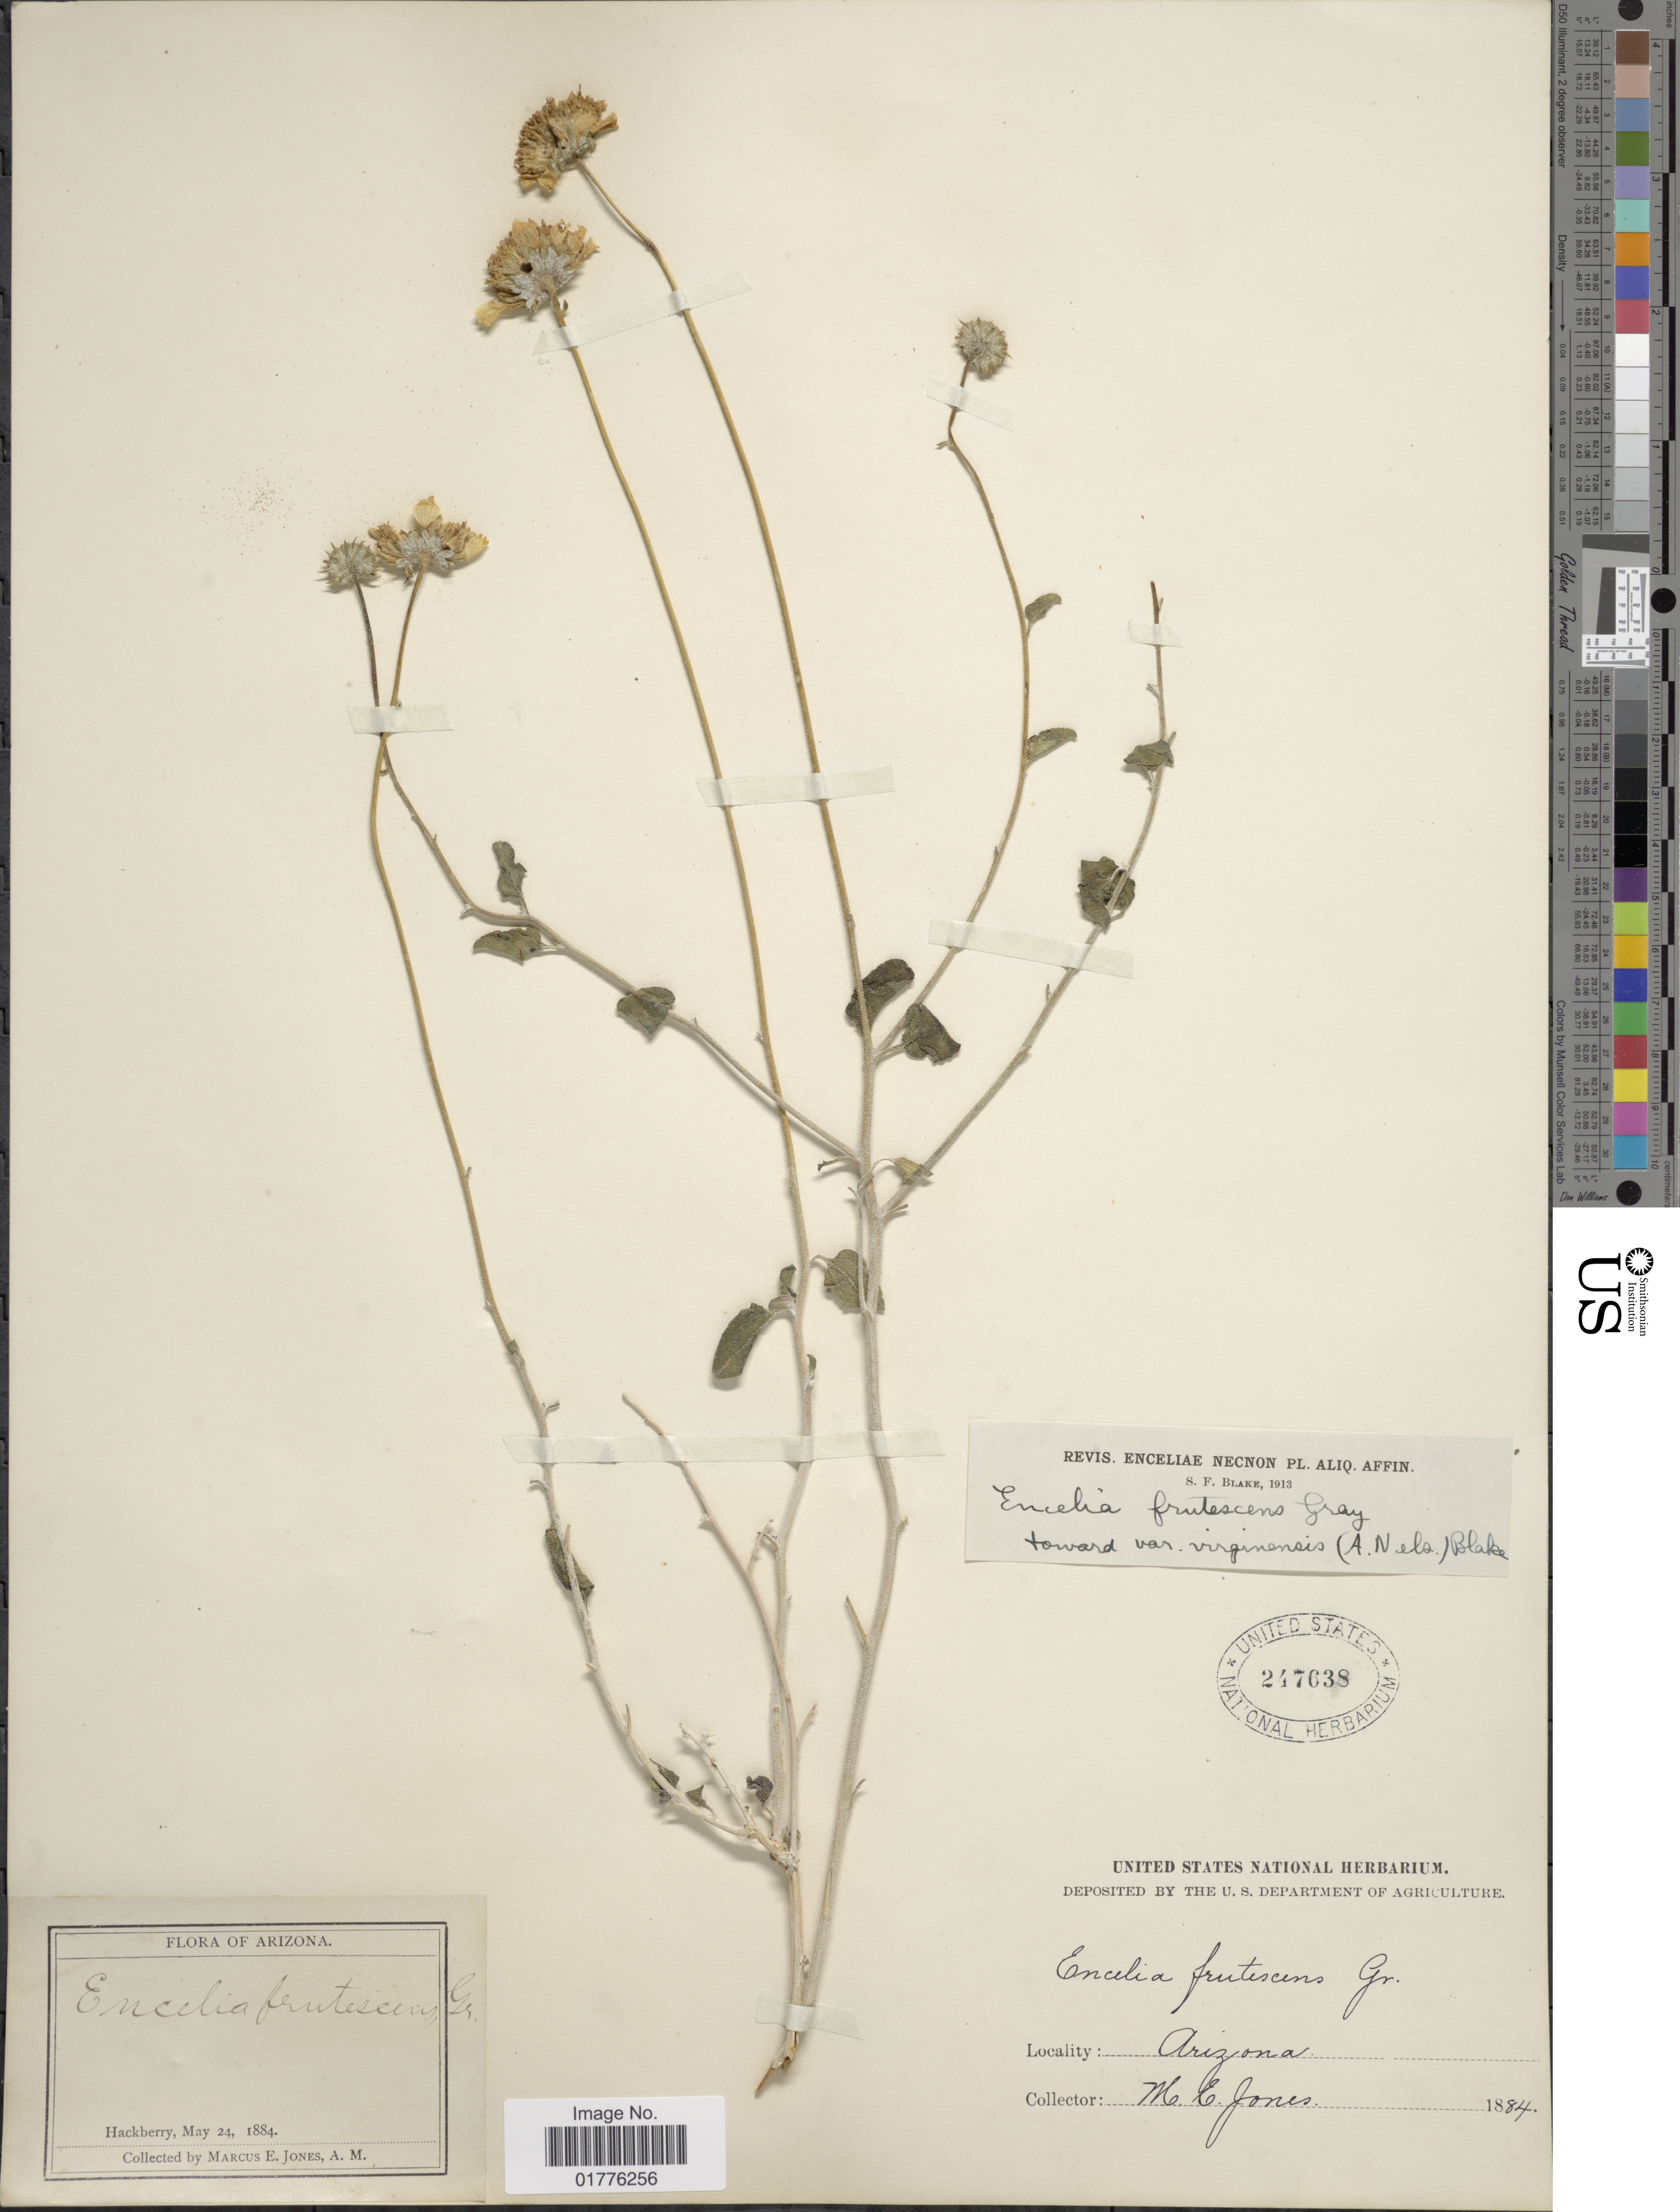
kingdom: Plantae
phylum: Tracheophyta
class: Magnoliopsida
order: Asterales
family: Asteraceae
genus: Encelia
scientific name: Encelia frutescens var. virginensis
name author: (A. Nelson) S.F. Blake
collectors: M. E. Jones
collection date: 1888-05-24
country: United States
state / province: Arizona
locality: Hackberry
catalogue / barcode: US 247638